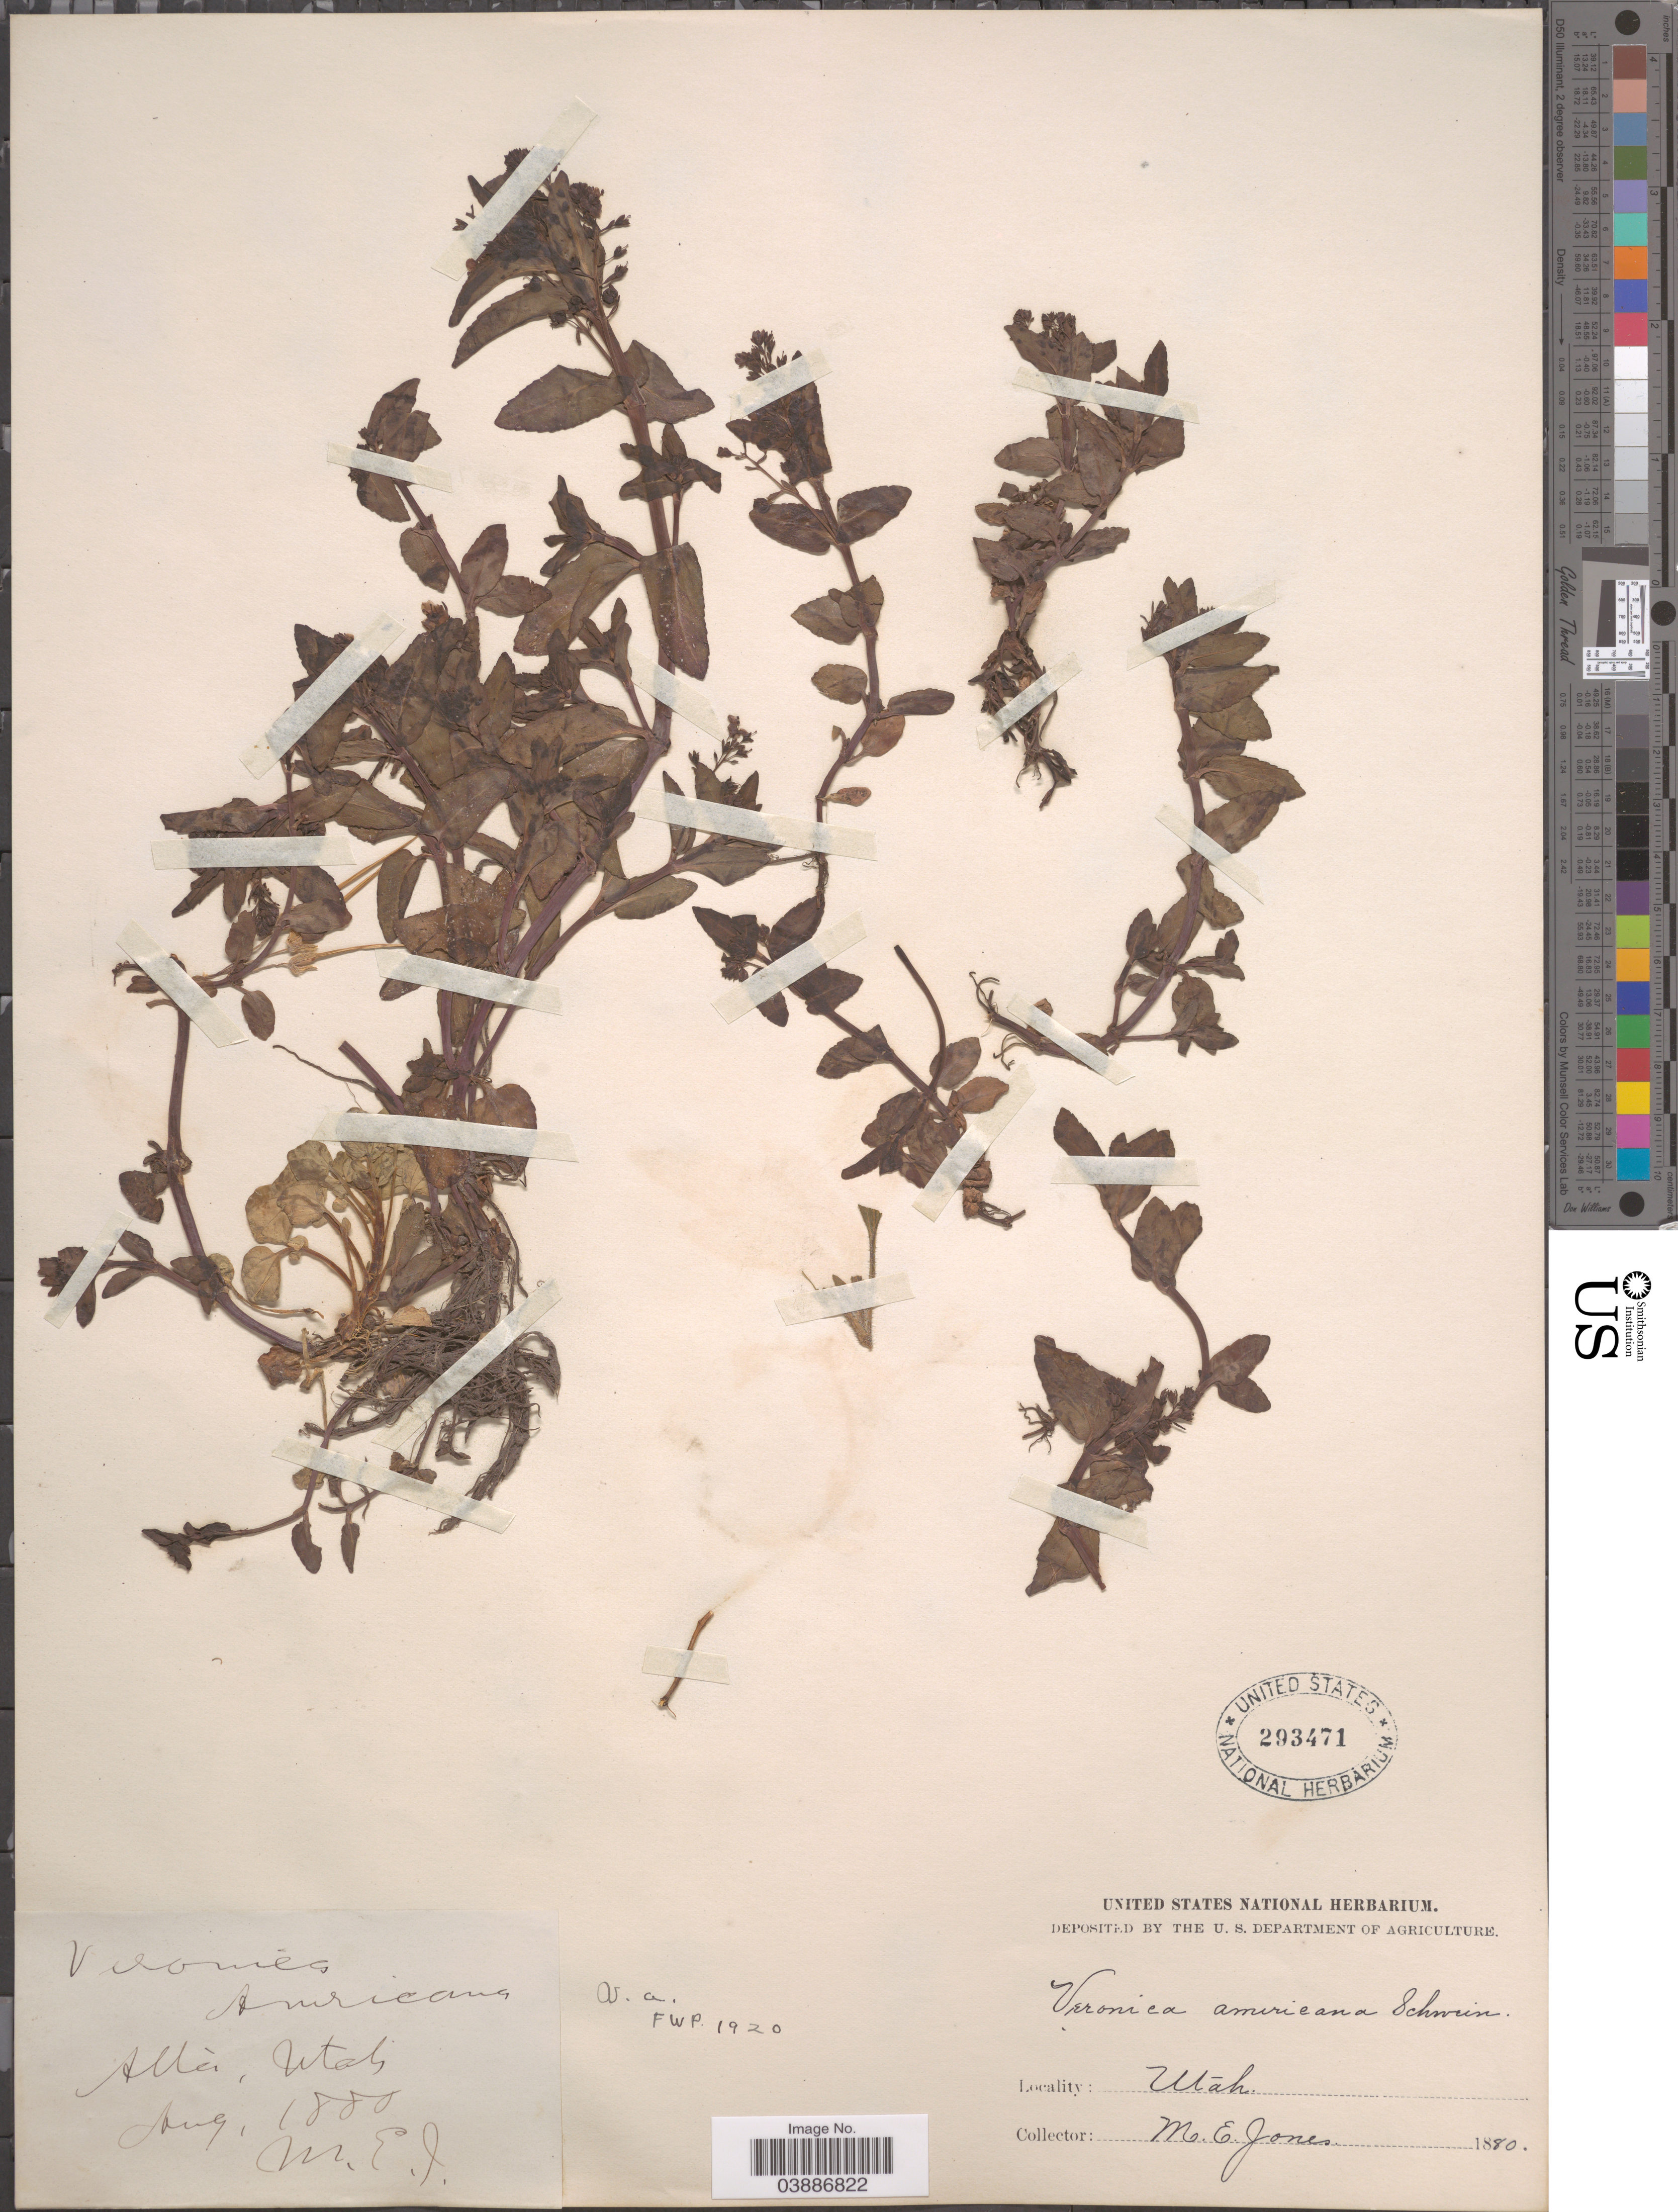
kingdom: Plantae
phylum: Tracheophyta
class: Magnoliopsida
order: Lamiales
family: Plantaginaceae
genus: Veronica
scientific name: Veronica americana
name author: Schwein. ex Benth.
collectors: M. E. Jones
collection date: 1880-08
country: United States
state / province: Utah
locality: Alta.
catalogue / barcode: US 293471